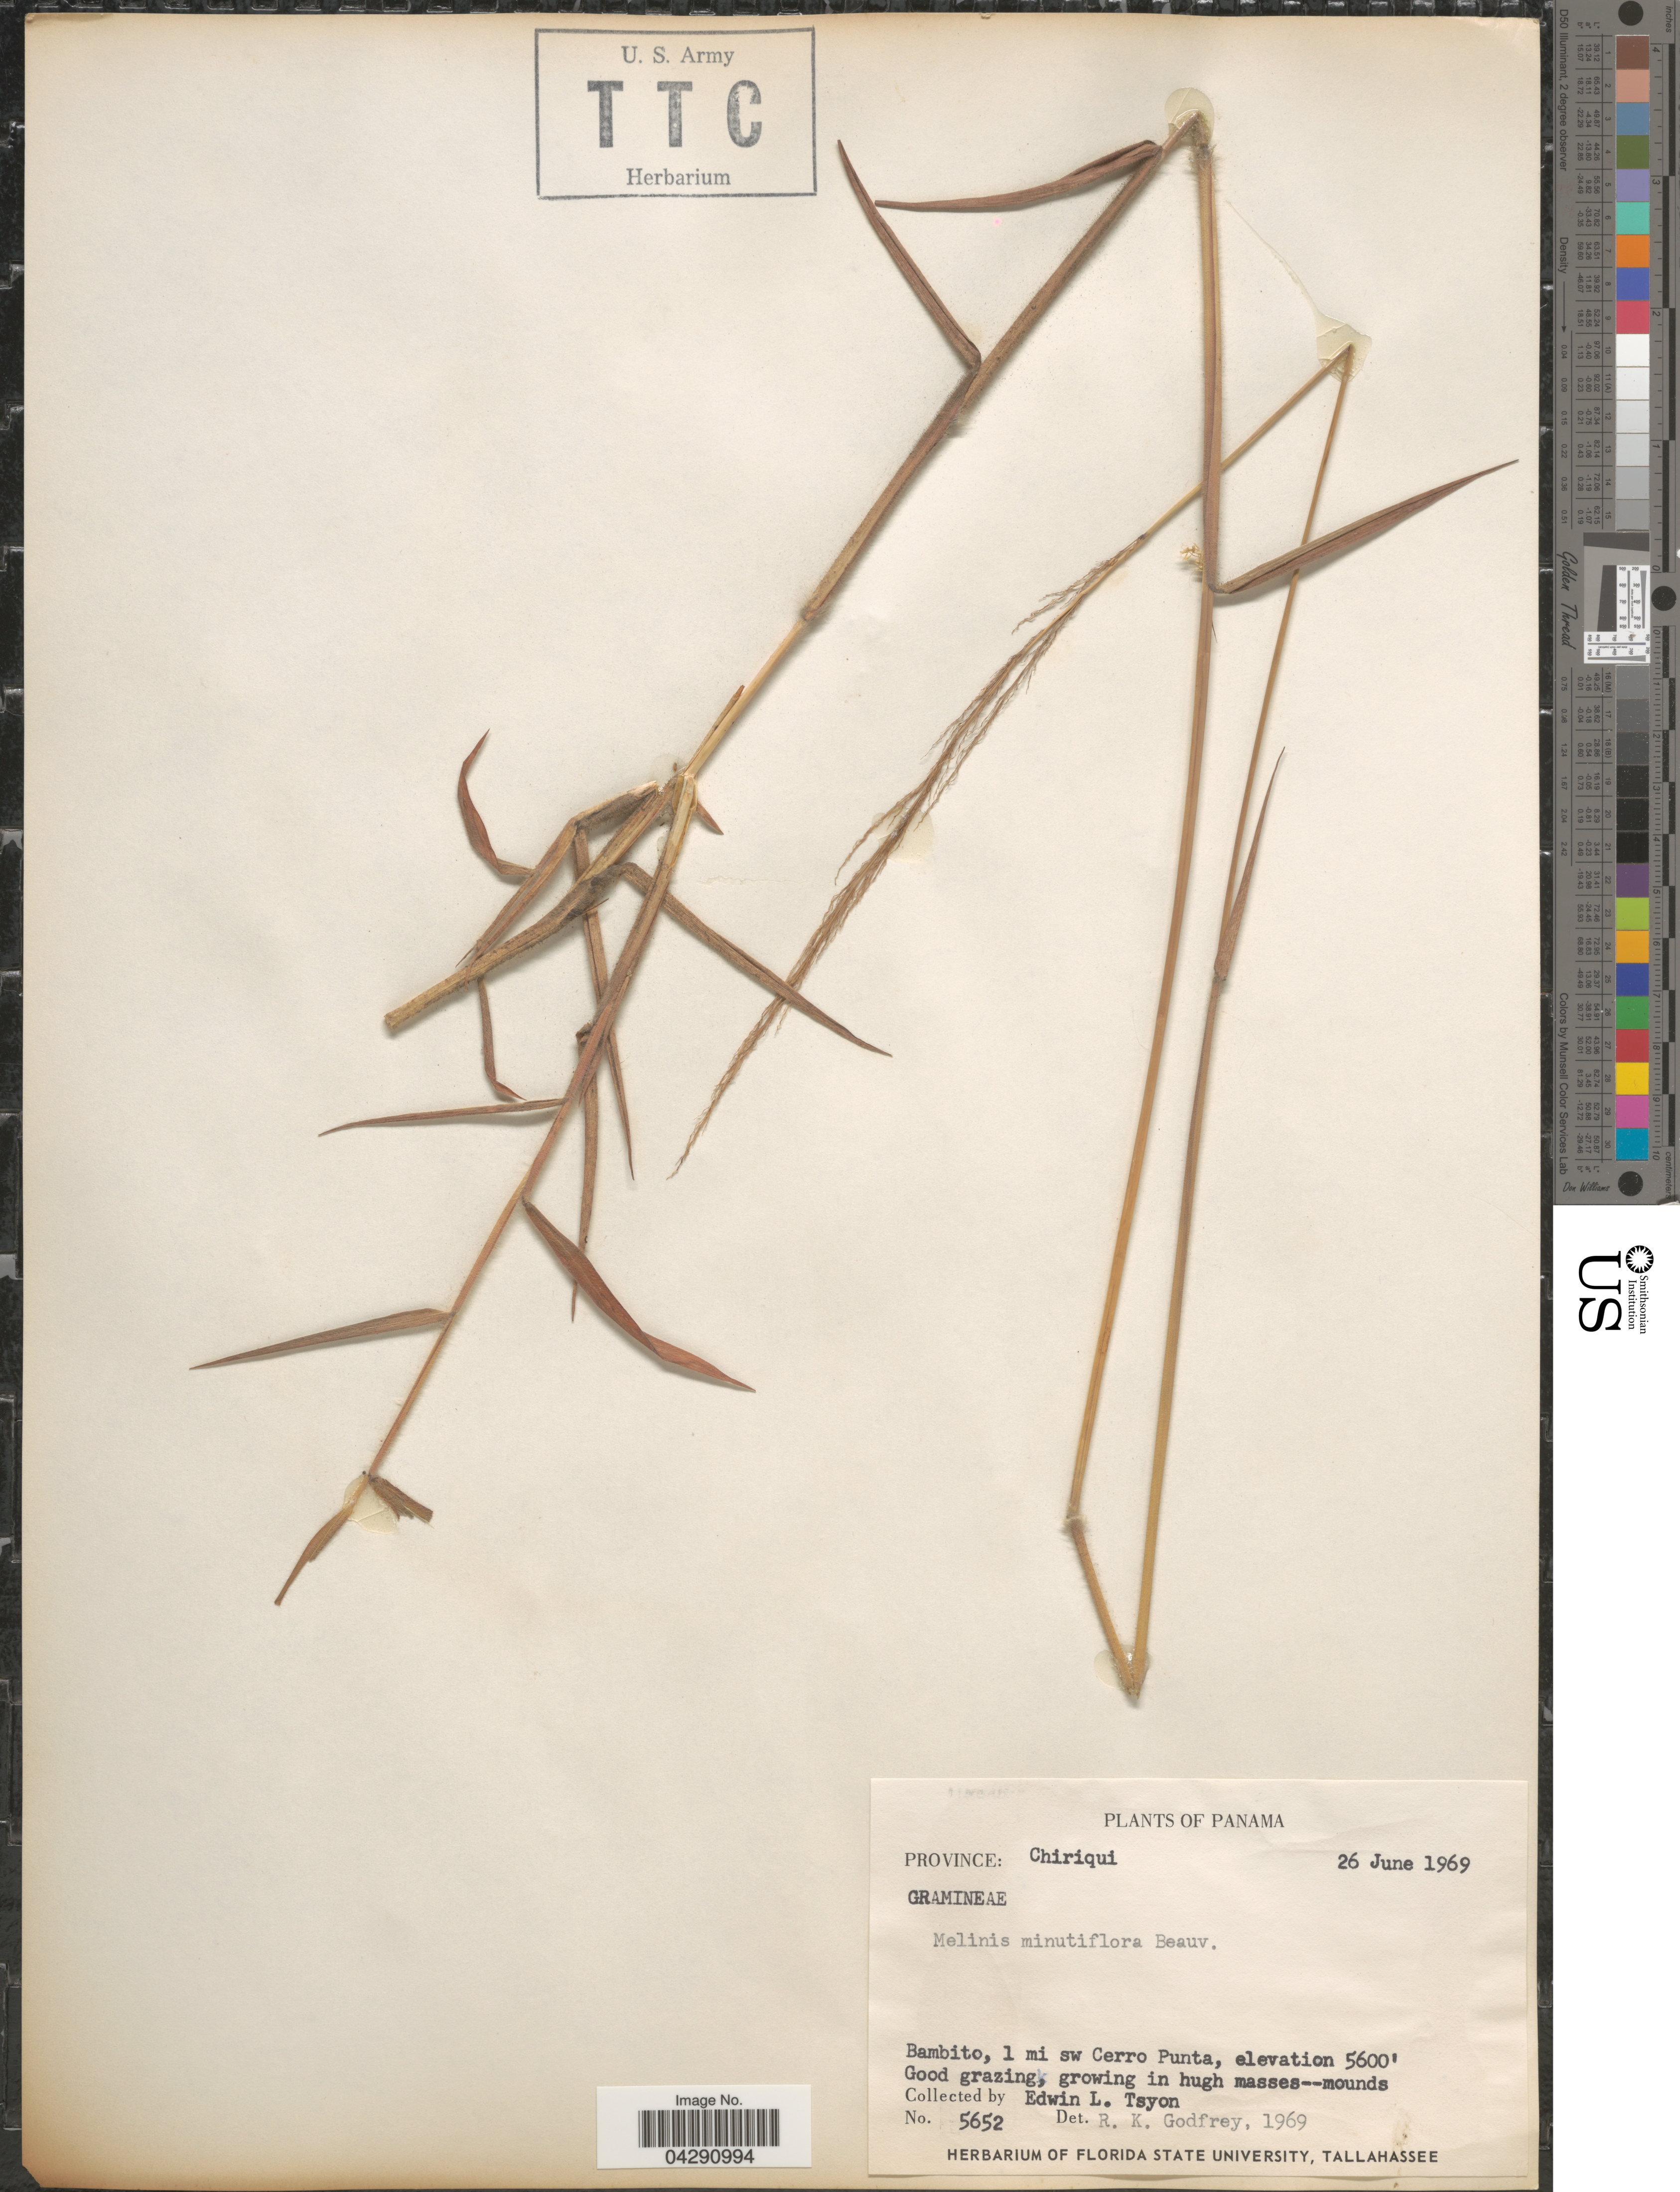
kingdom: Plantae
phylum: Tracheophyta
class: Liliopsida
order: Poales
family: Poaceae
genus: Melinis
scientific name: Melinis minutiflora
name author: P. Beauv.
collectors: E. Tsyon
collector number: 5652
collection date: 1969-06-26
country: Panama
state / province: Chiriqui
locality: Bambito, 1 mi sw Cerro Punta.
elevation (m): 1707